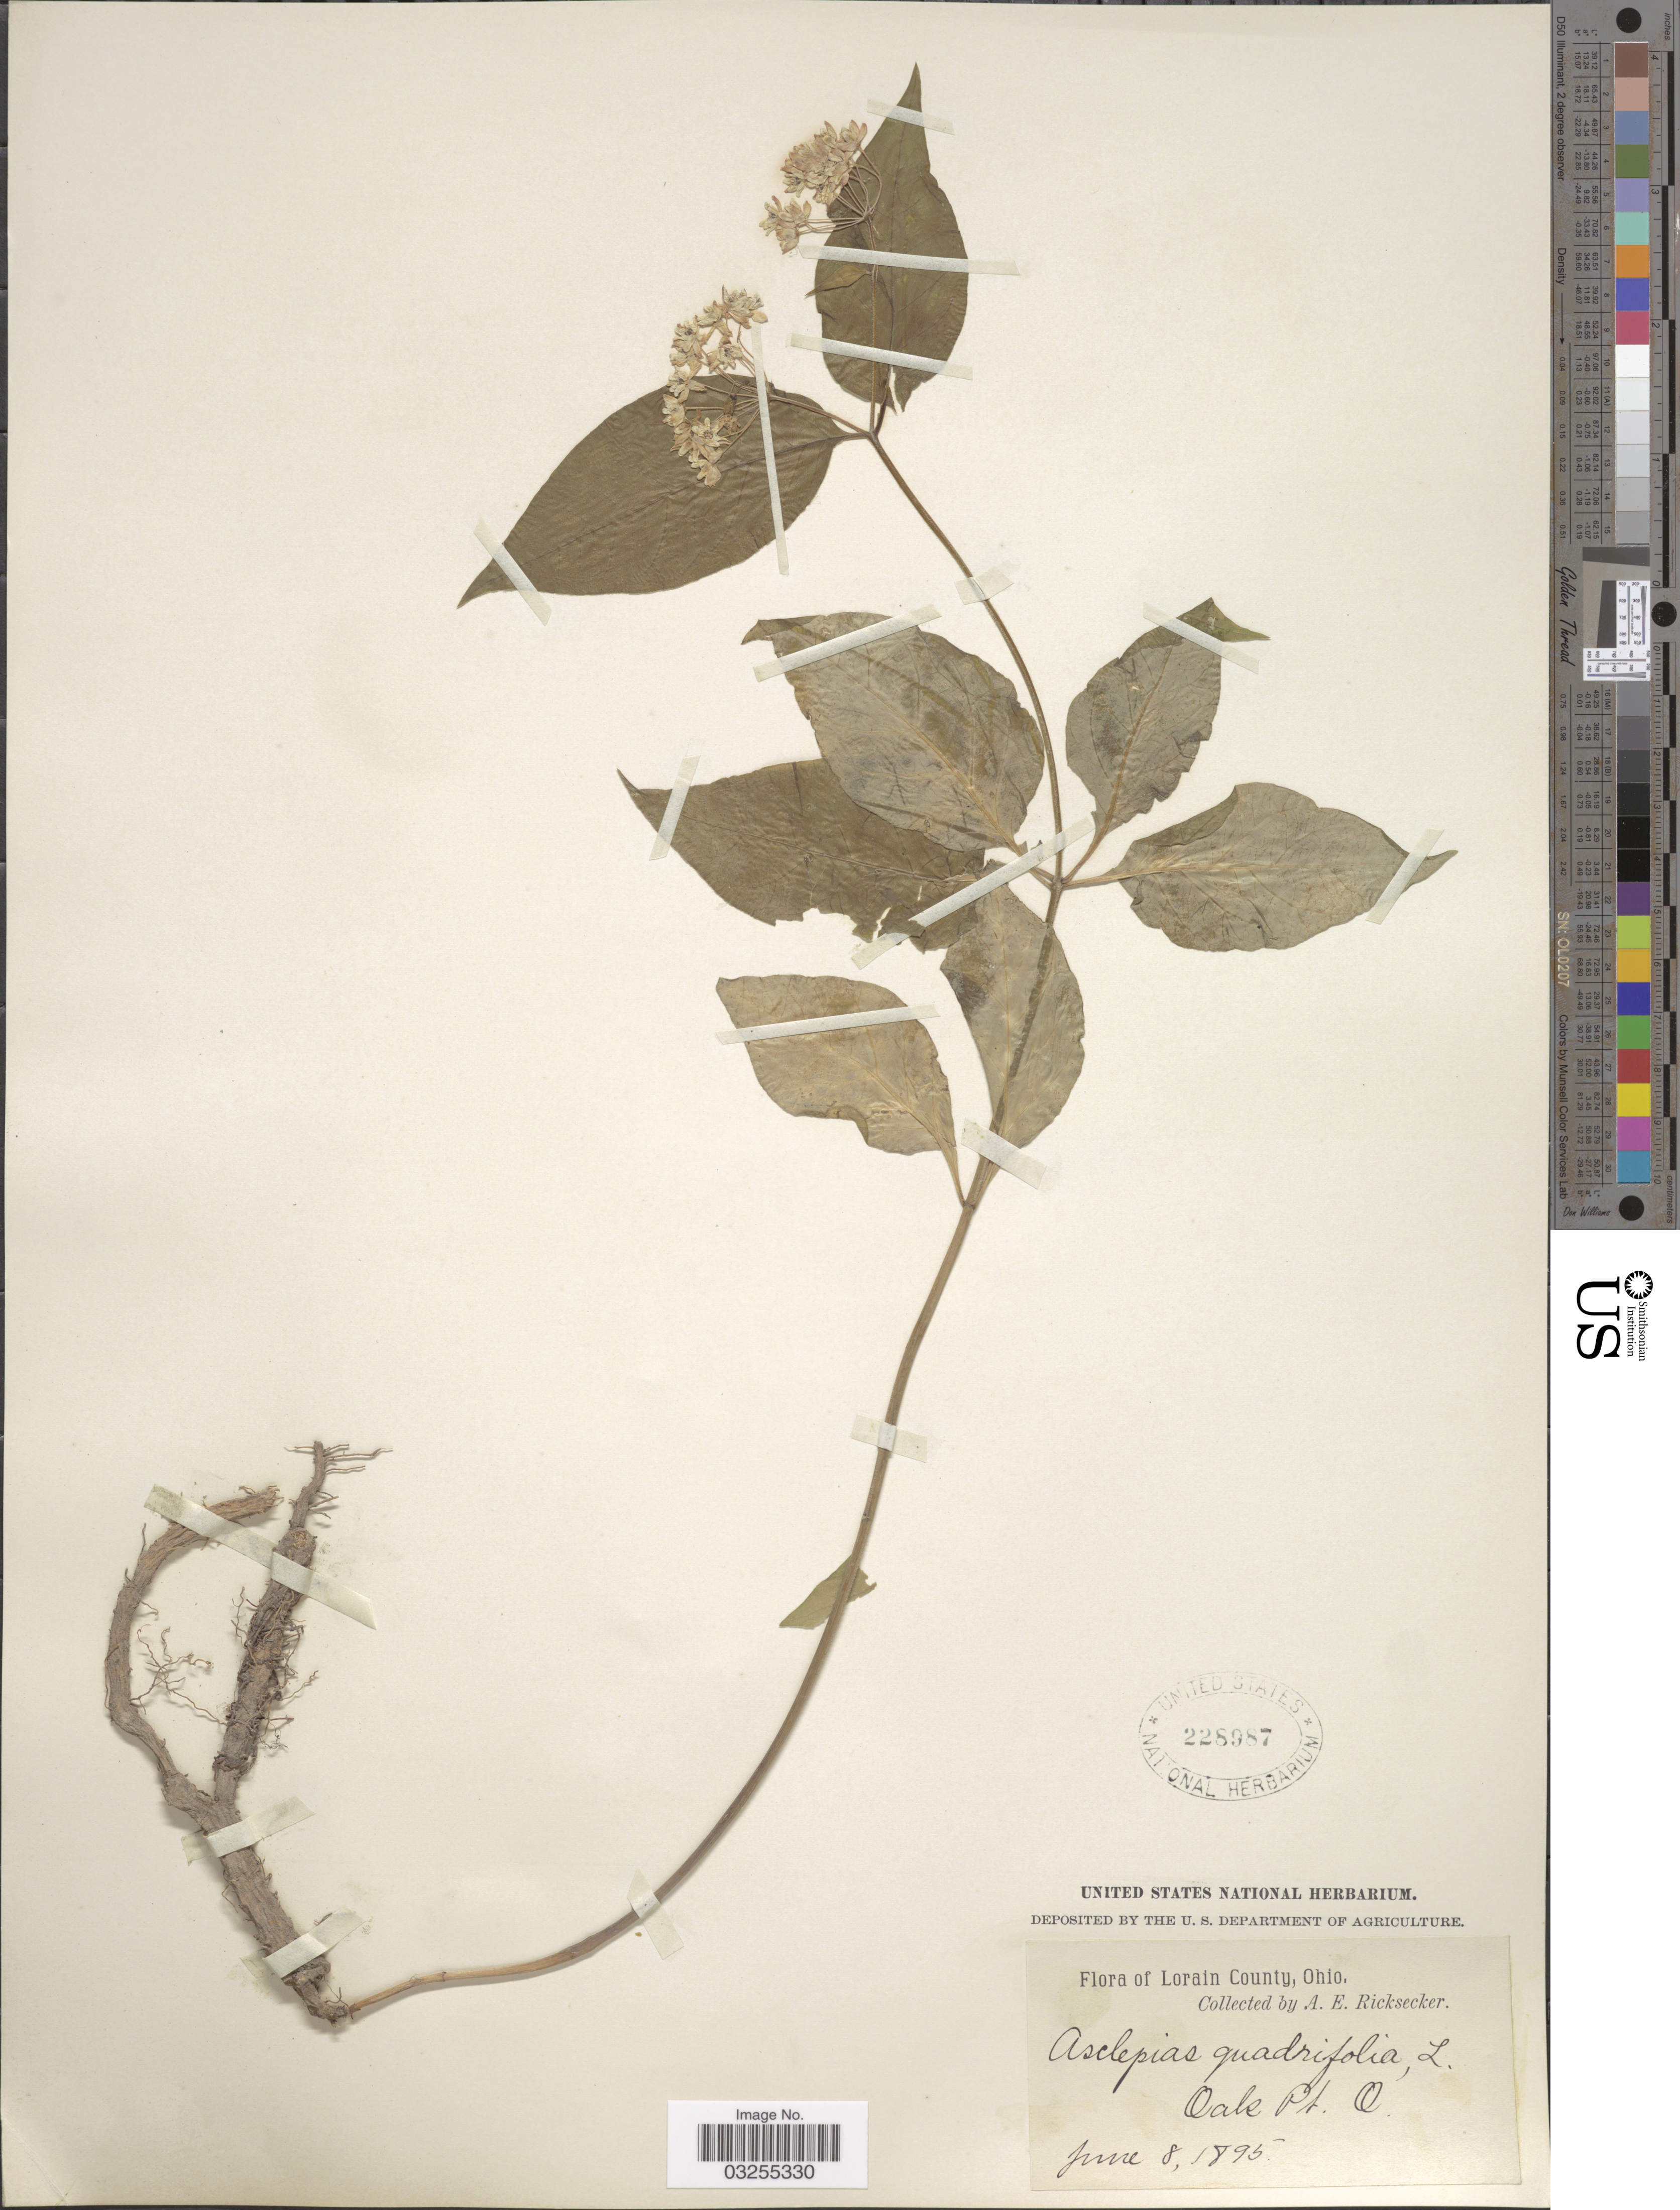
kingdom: Plantae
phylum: Tracheophyta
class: Magnoliopsida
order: Gentianales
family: Apocynaceae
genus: Asclepias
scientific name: Asclepias quadrifolia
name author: Jacq.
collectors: A. E. Ricksecker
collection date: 1895-06-08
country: United States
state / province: Ohio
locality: Lorain County. Oak Pt.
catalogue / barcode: US 228987